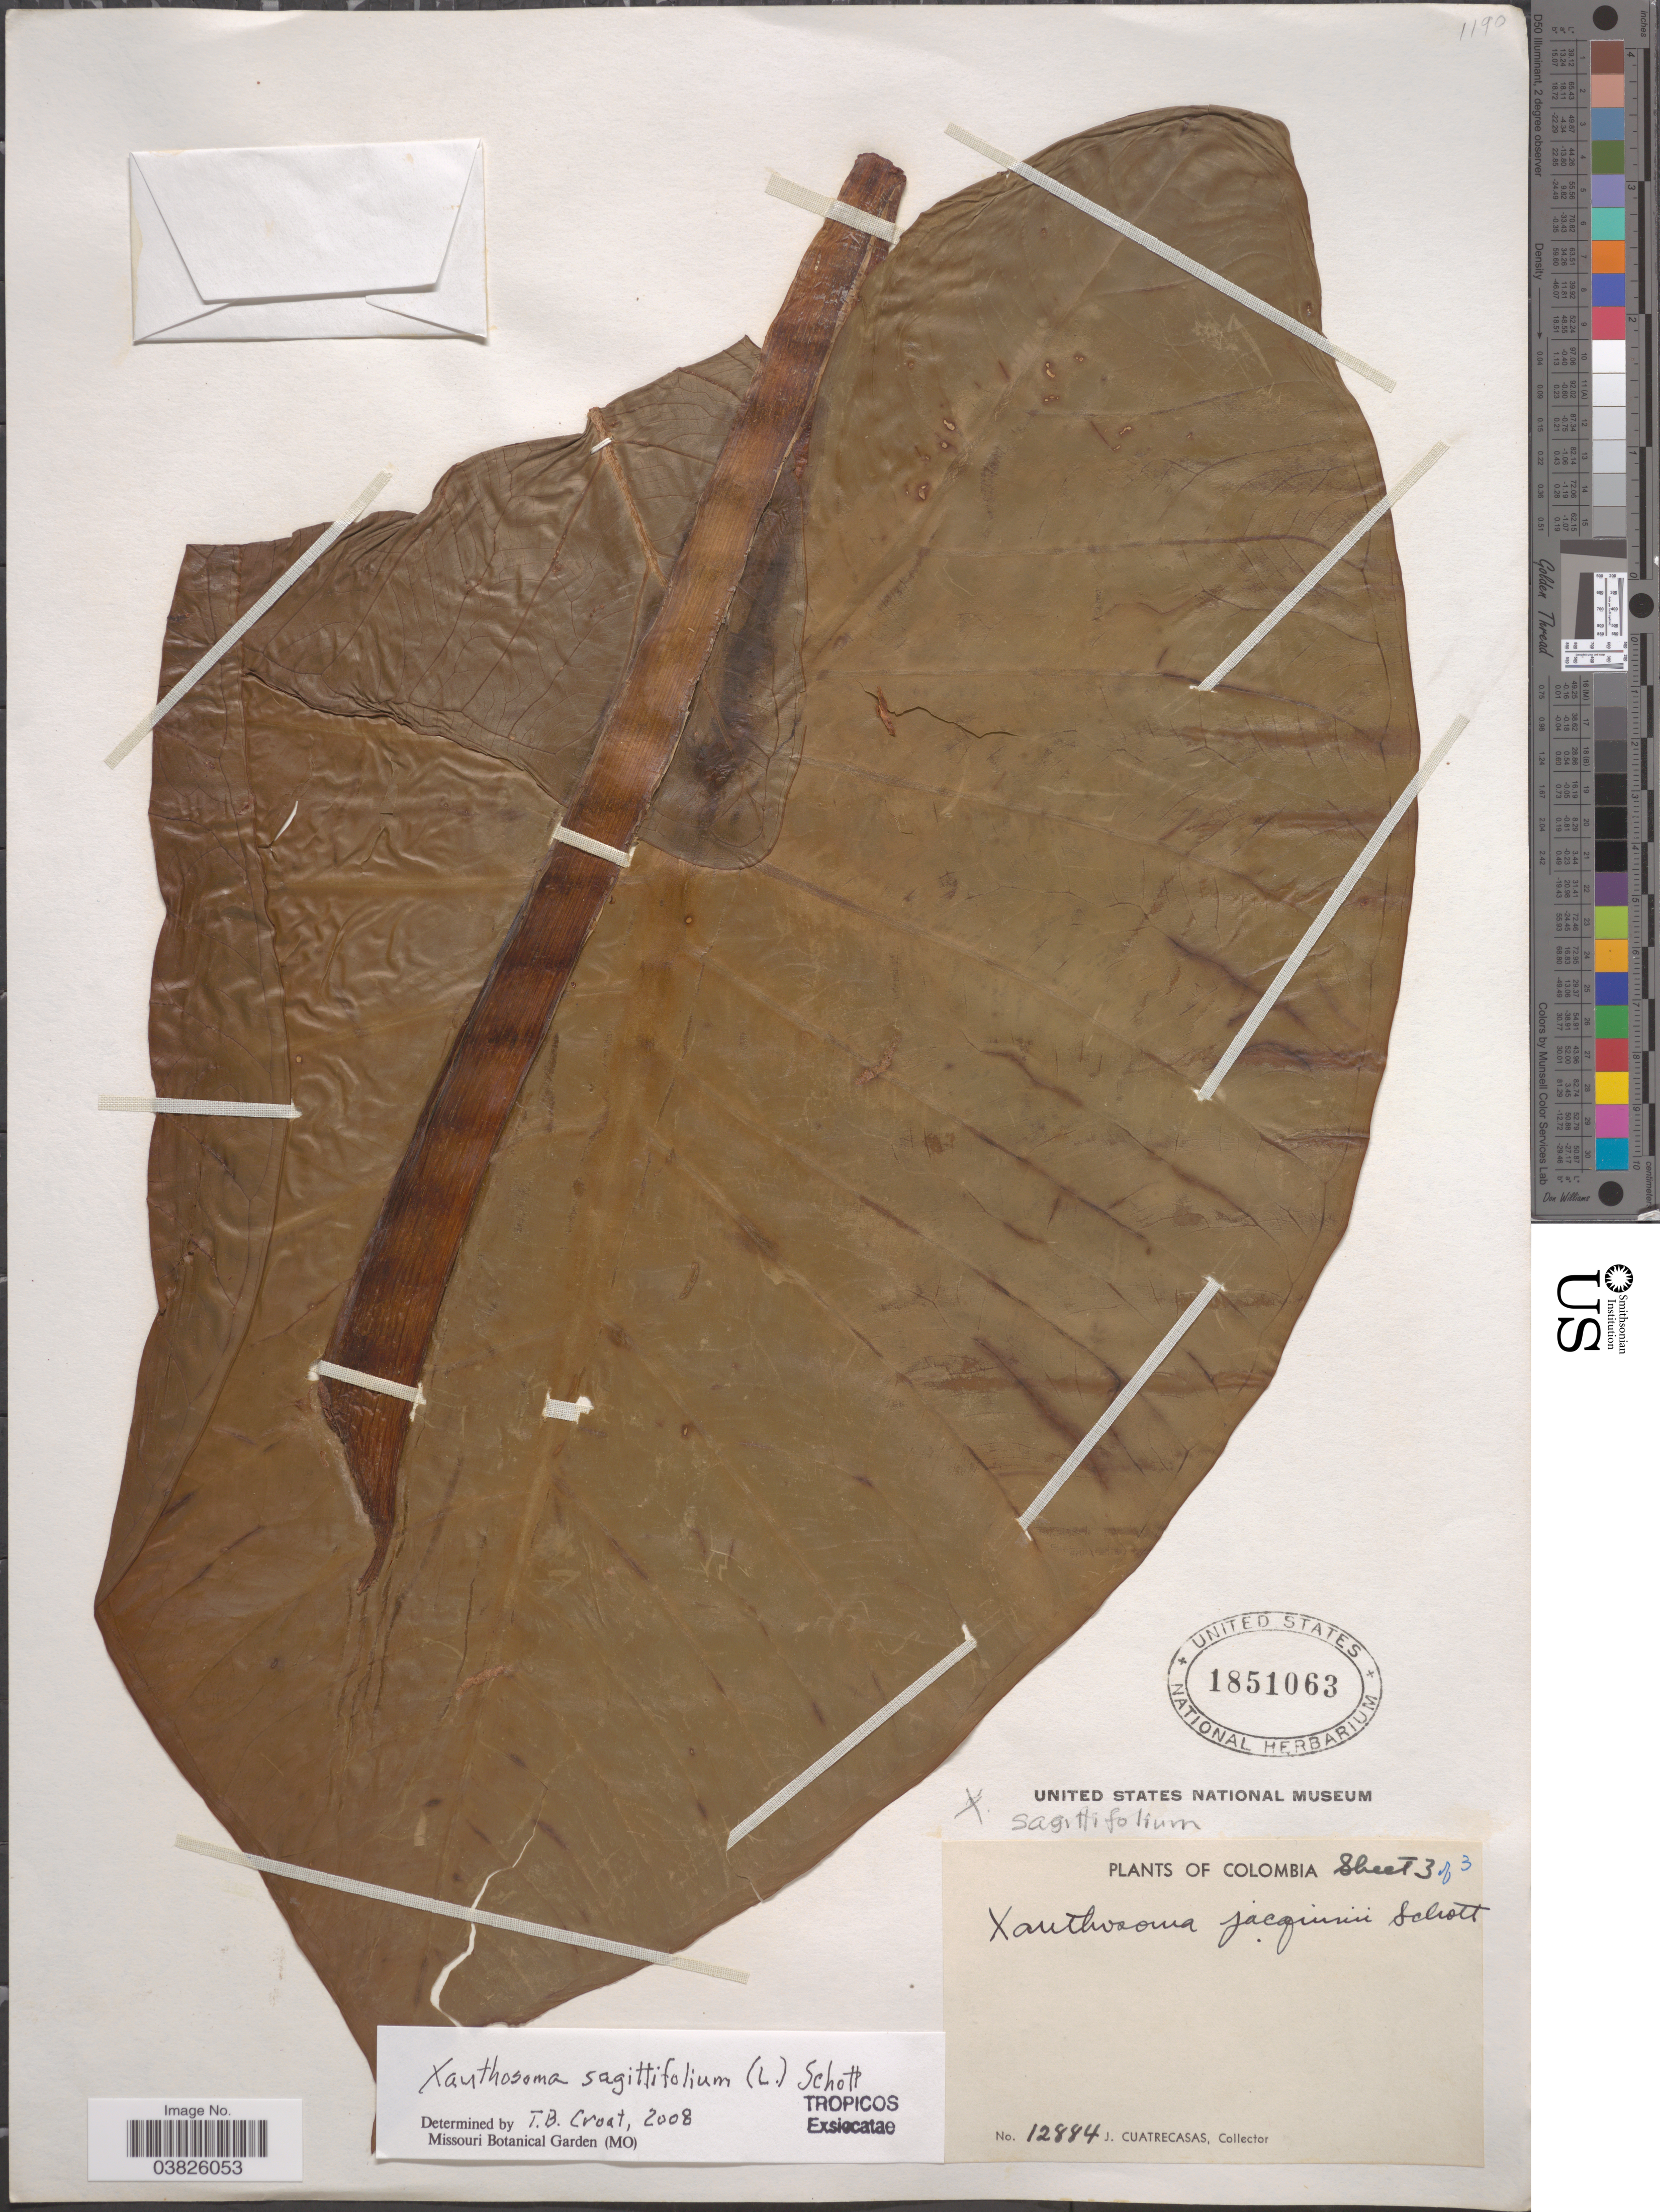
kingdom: Plantae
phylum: Tracheophyta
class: Liliopsida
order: Alismatales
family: Araceae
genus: Xanthosoma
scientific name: Xanthosoma sagittifolium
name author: (L.) Schott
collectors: J. Cuatrecasas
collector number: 12884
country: Colombia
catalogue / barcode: US 1851063